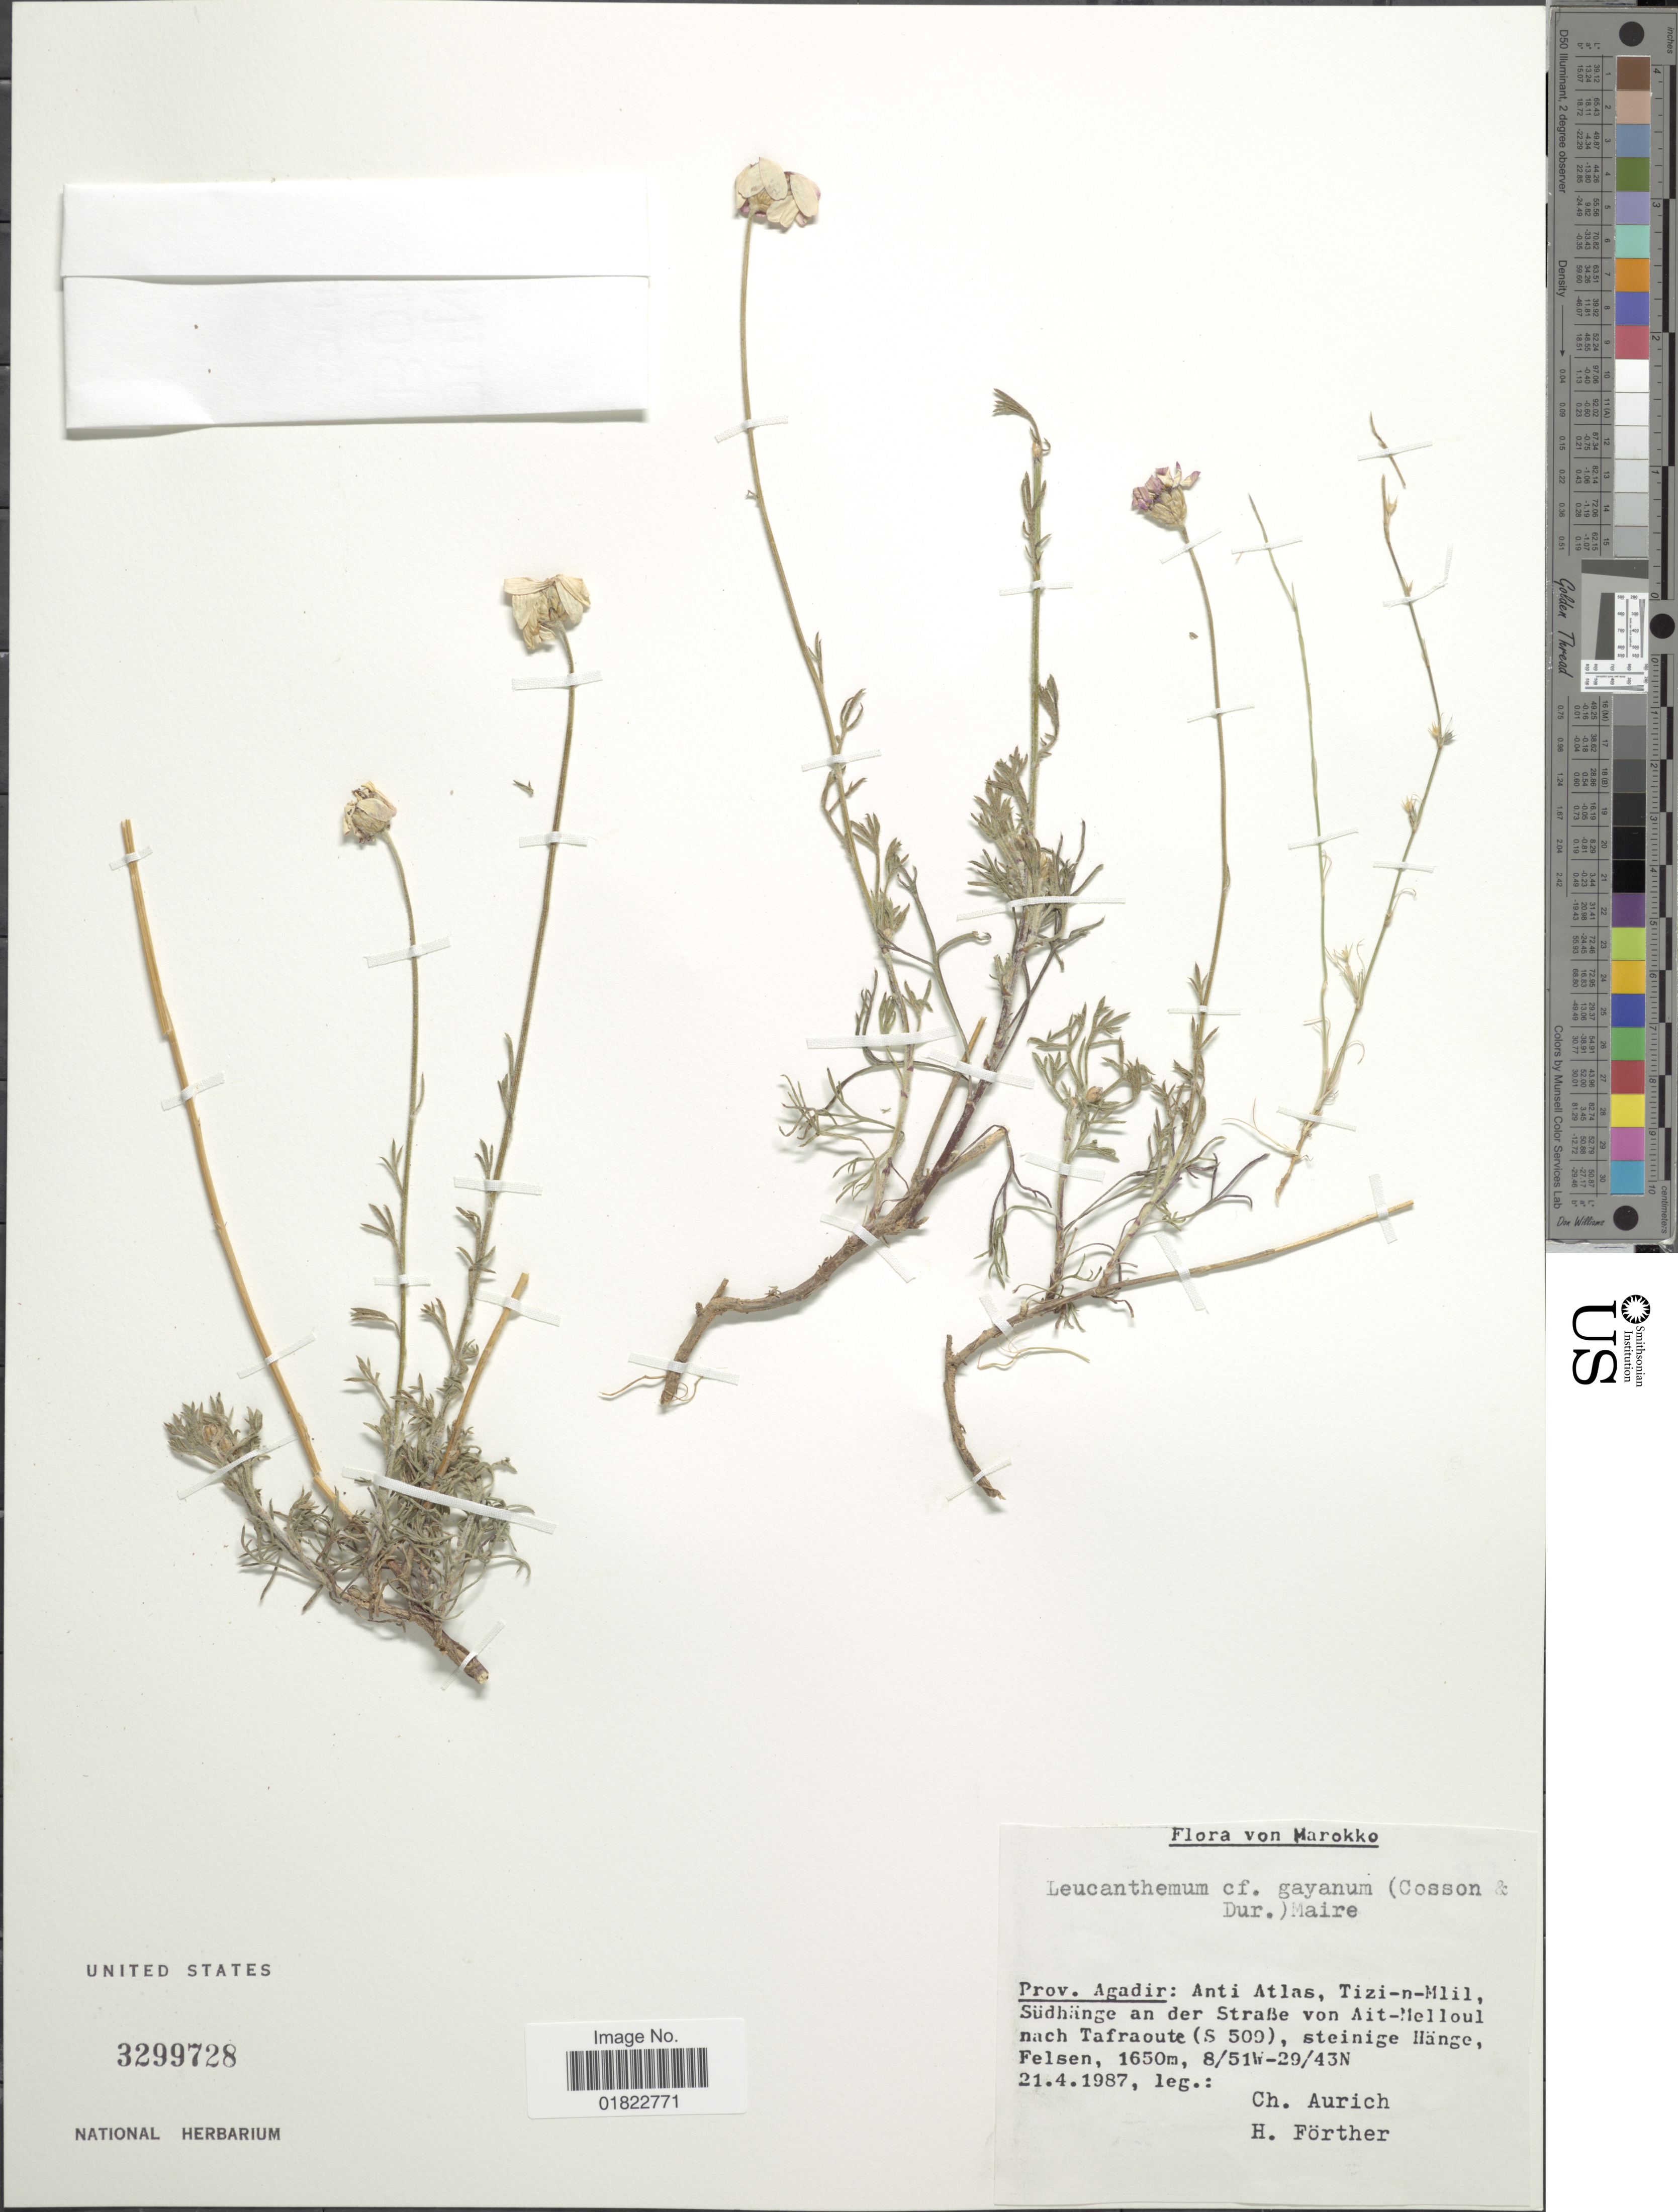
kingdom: Plantae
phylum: Tracheophyta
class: Magnoliopsida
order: Asterales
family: Asteraceae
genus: Leucanthemum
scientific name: Leucanthemum gayanum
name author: (Coss. & Durieu) Maire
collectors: C. Aurich & H. Förther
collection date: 1987-04-21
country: Morocco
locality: Prov. Agadir: Adir Atlas, Tizi-n-Mlil, Sudhange and der Strabe von Ait-Melloul nach Tafraoute (S 500), steinige Hange, Felsen.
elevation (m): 1650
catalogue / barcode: US 3299728